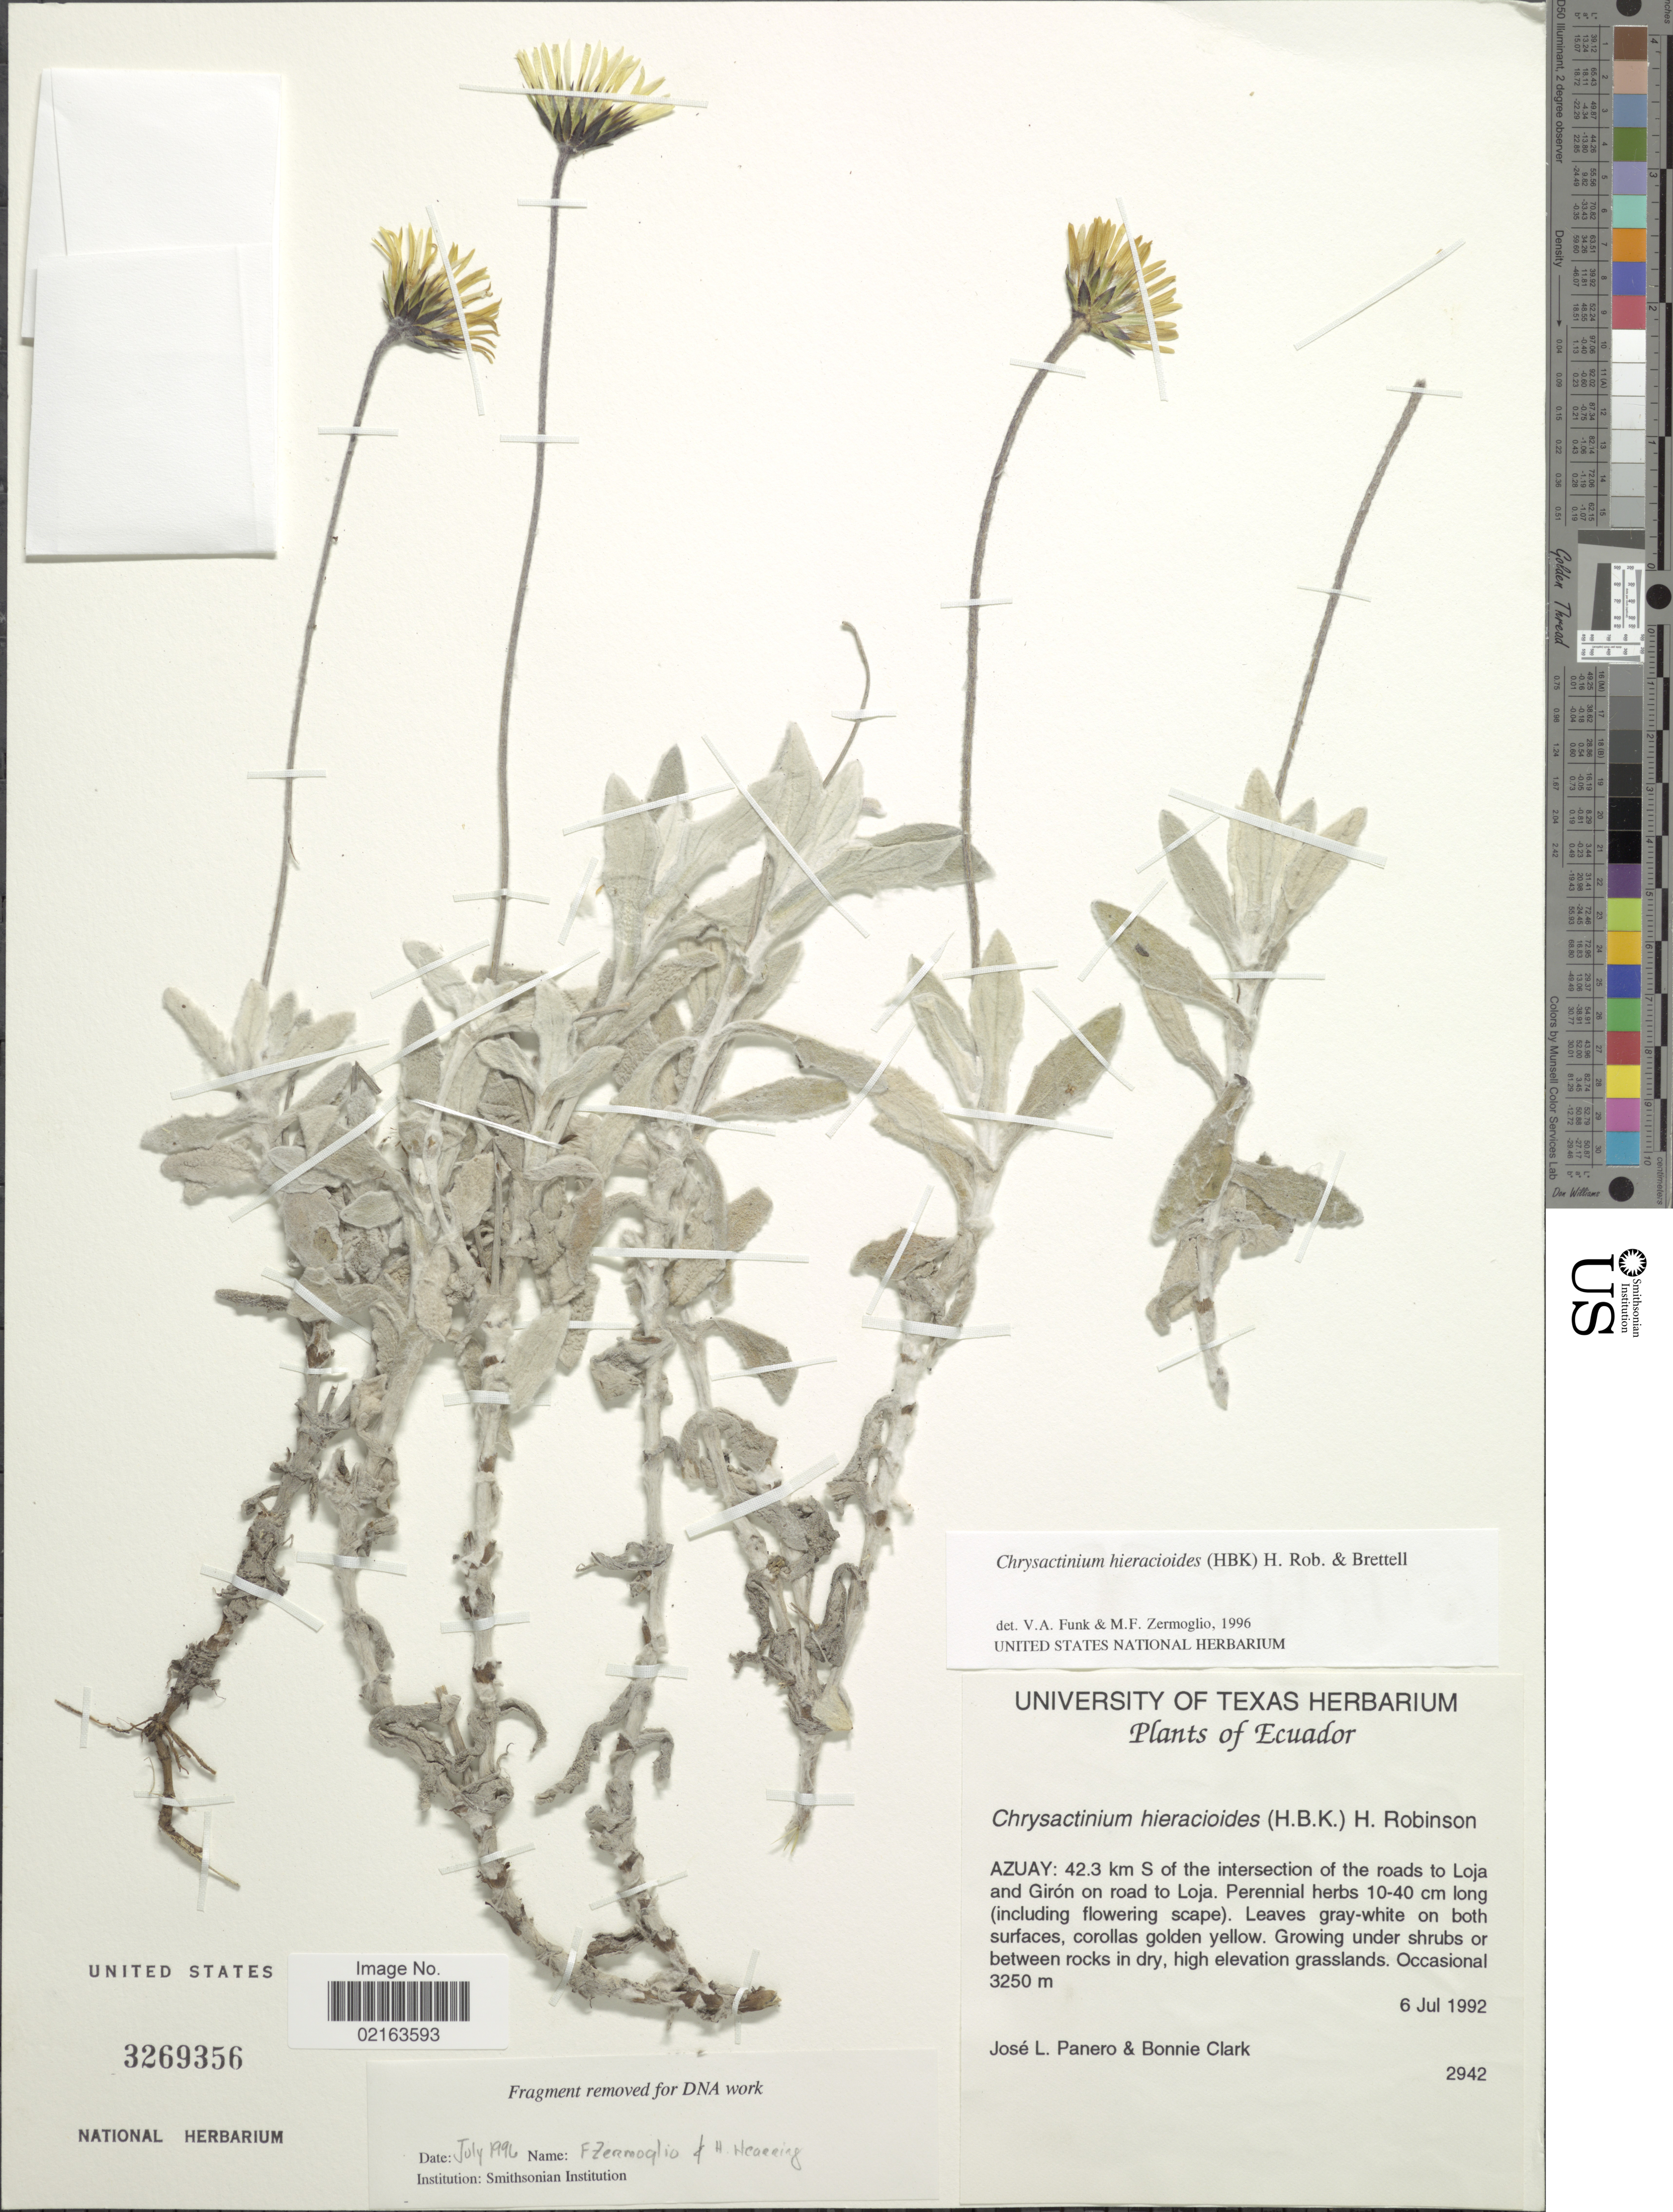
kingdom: Plantae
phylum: Tracheophyta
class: Magnoliopsida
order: Asterales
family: Asteraceae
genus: Chrysactinium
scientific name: Chrysactinium hieracioides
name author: (Kunth) H. Rob. & Brettell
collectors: J. L. Panero & B. Clark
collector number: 2942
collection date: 1992-07-06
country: Ecuador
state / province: Azuay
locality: Azuay: 42.3 km S of the intersection of the roads to Loja and Girón on road to Loja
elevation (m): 3250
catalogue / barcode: US 3269356